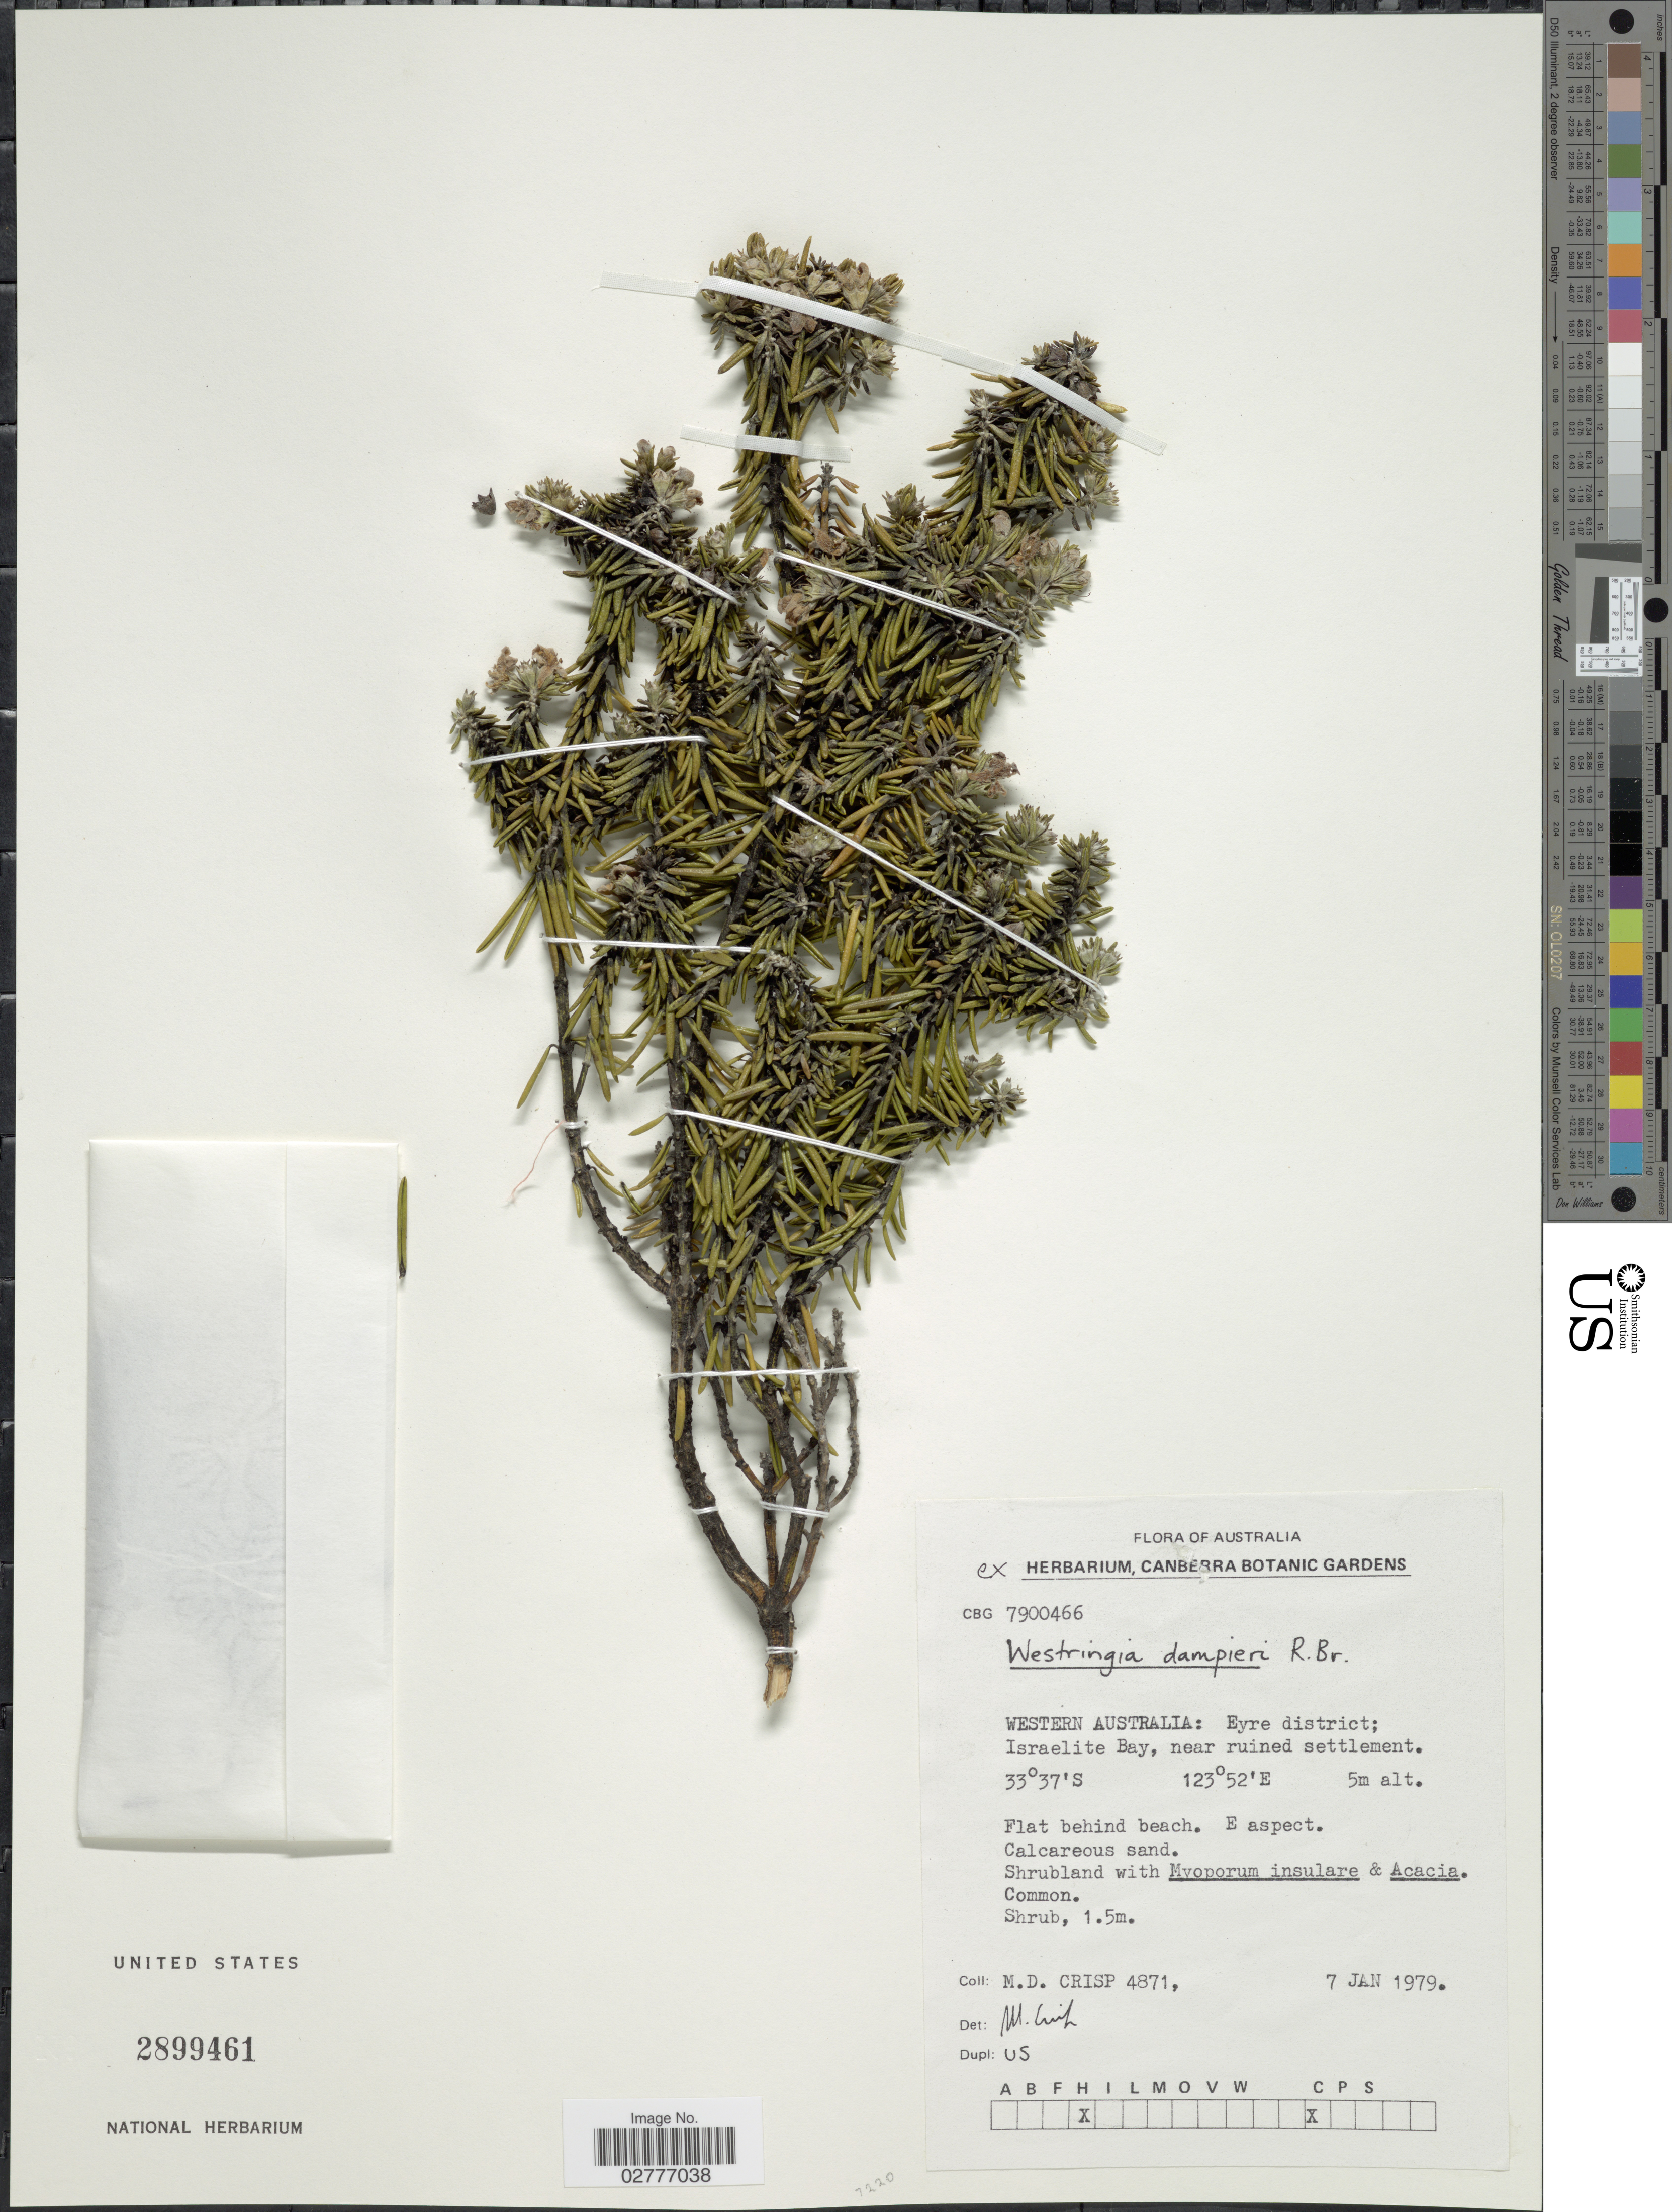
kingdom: Plantae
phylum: Tracheophyta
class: Magnoliopsida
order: Lamiales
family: Lamiaceae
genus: Westringia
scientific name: Westringia dampieri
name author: R. Br.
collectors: M. Crisp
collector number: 4871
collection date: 1979-01-07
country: Australia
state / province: Western Australia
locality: Eyre district; Israelite Bay, near ruines settlement.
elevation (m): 5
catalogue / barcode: US 2899461